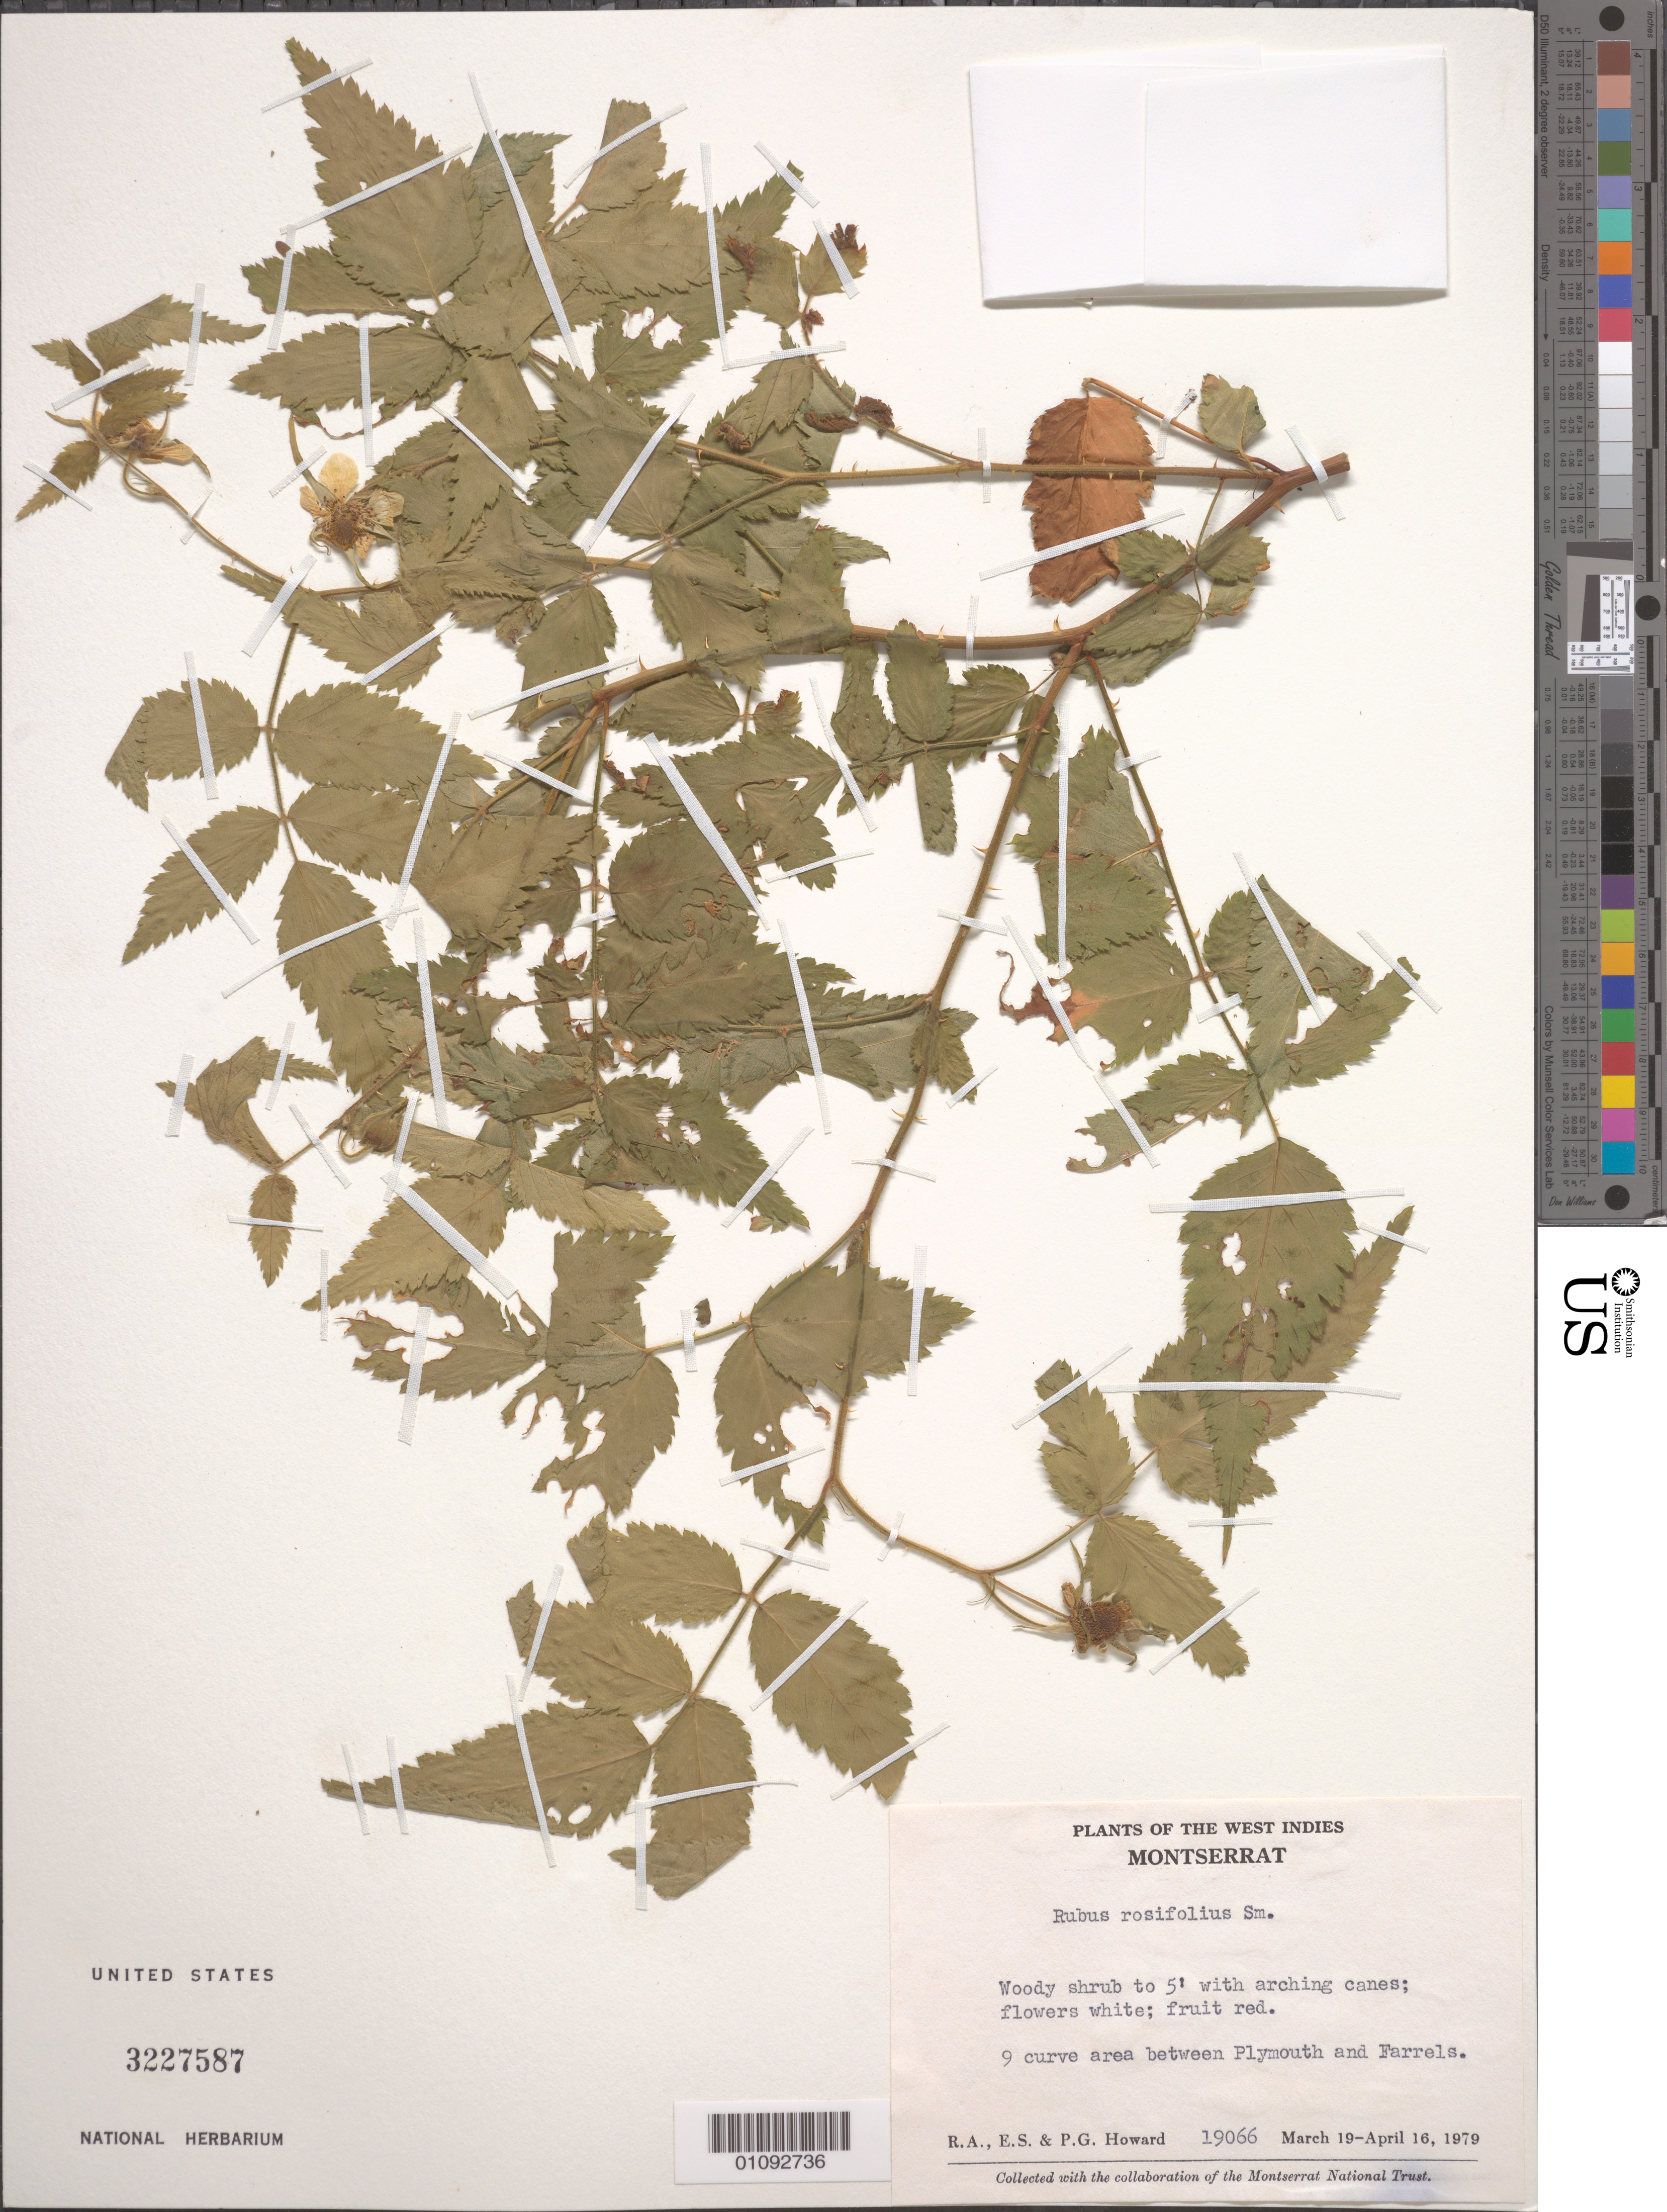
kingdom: Plantae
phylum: Tracheophyta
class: Magnoliopsida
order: Rosales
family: Rosaceae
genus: Rubus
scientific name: Rubus rosifolius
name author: Sm.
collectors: R. A. Howard, E. S. Howard & P. Howard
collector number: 19066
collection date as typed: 19 Mar 1979 to 16 Apr 1979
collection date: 1979-03-19/1979-04-16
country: Montserrat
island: Montserrat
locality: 9 curve area between Plymouth and Farrels.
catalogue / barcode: US 3227587